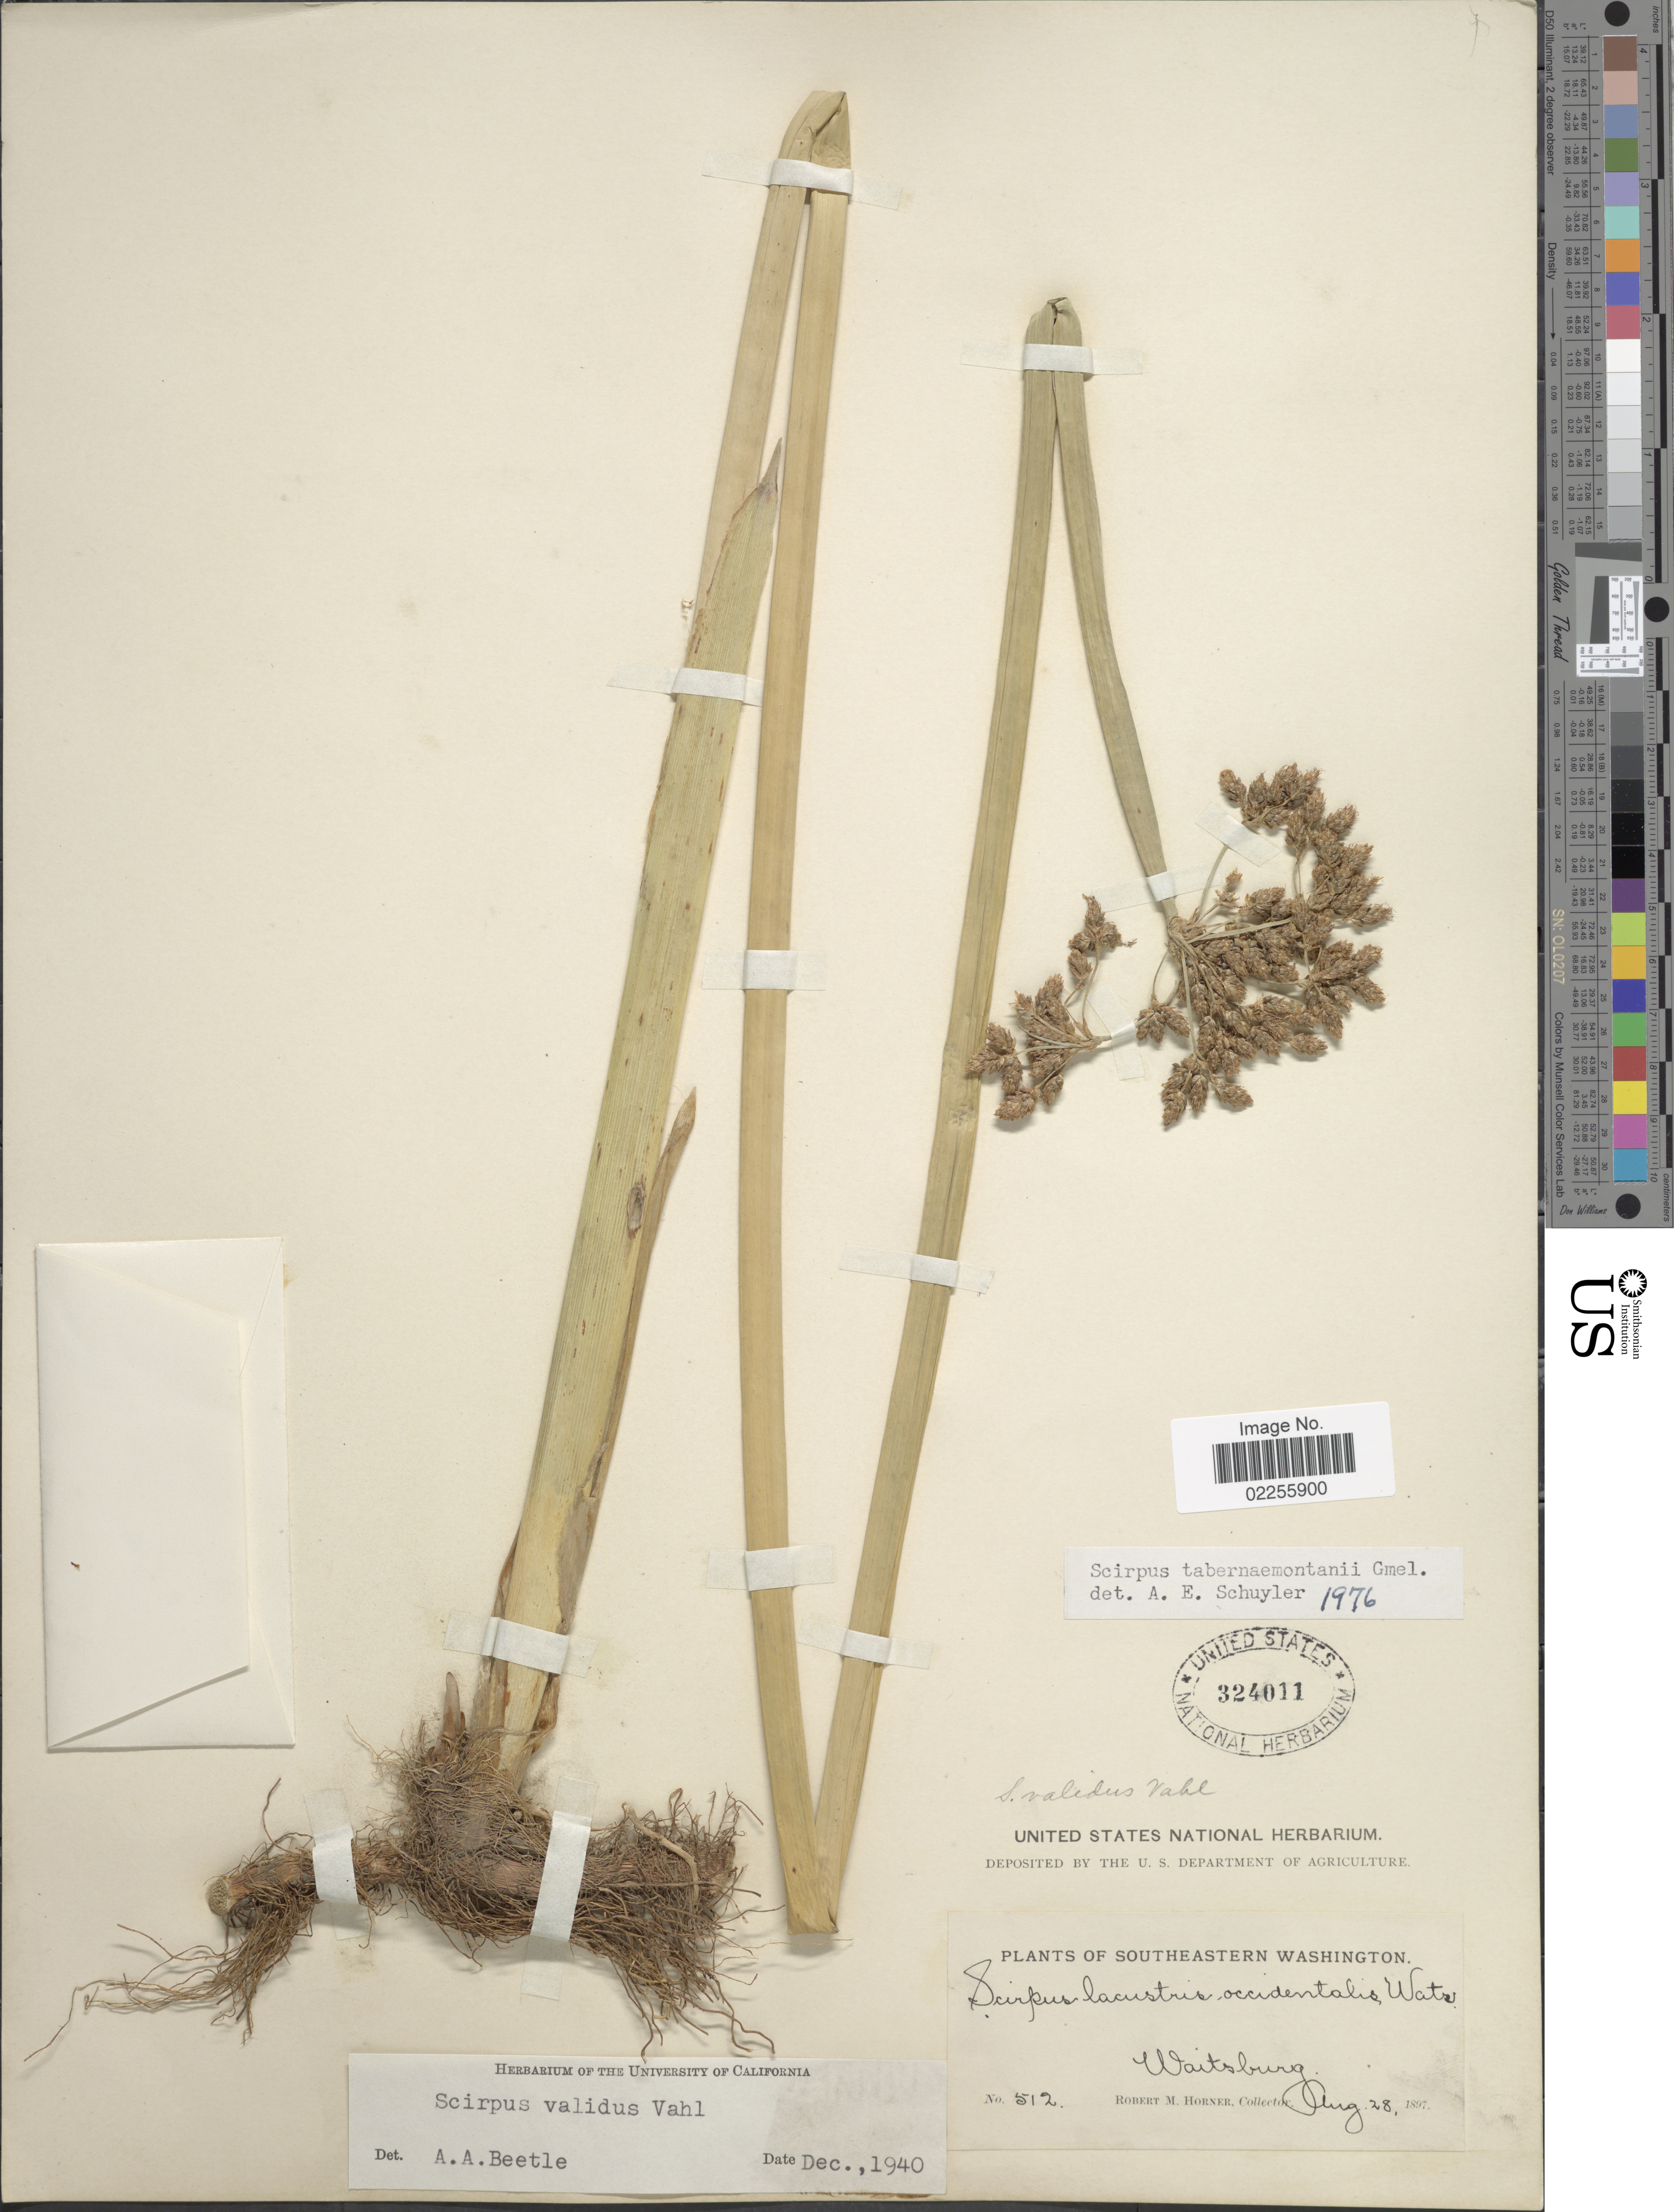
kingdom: Plantae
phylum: Tracheophyta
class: Liliopsida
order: Poales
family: Cyperaceae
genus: Schoenoplectus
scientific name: Schoenoplectus tabernaemontani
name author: (C.C. Gmel.) Palla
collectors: R. Horner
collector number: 512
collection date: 1897-08-28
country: United States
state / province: Washington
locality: Southeastern Washington, Waitsburg.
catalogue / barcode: US 324011